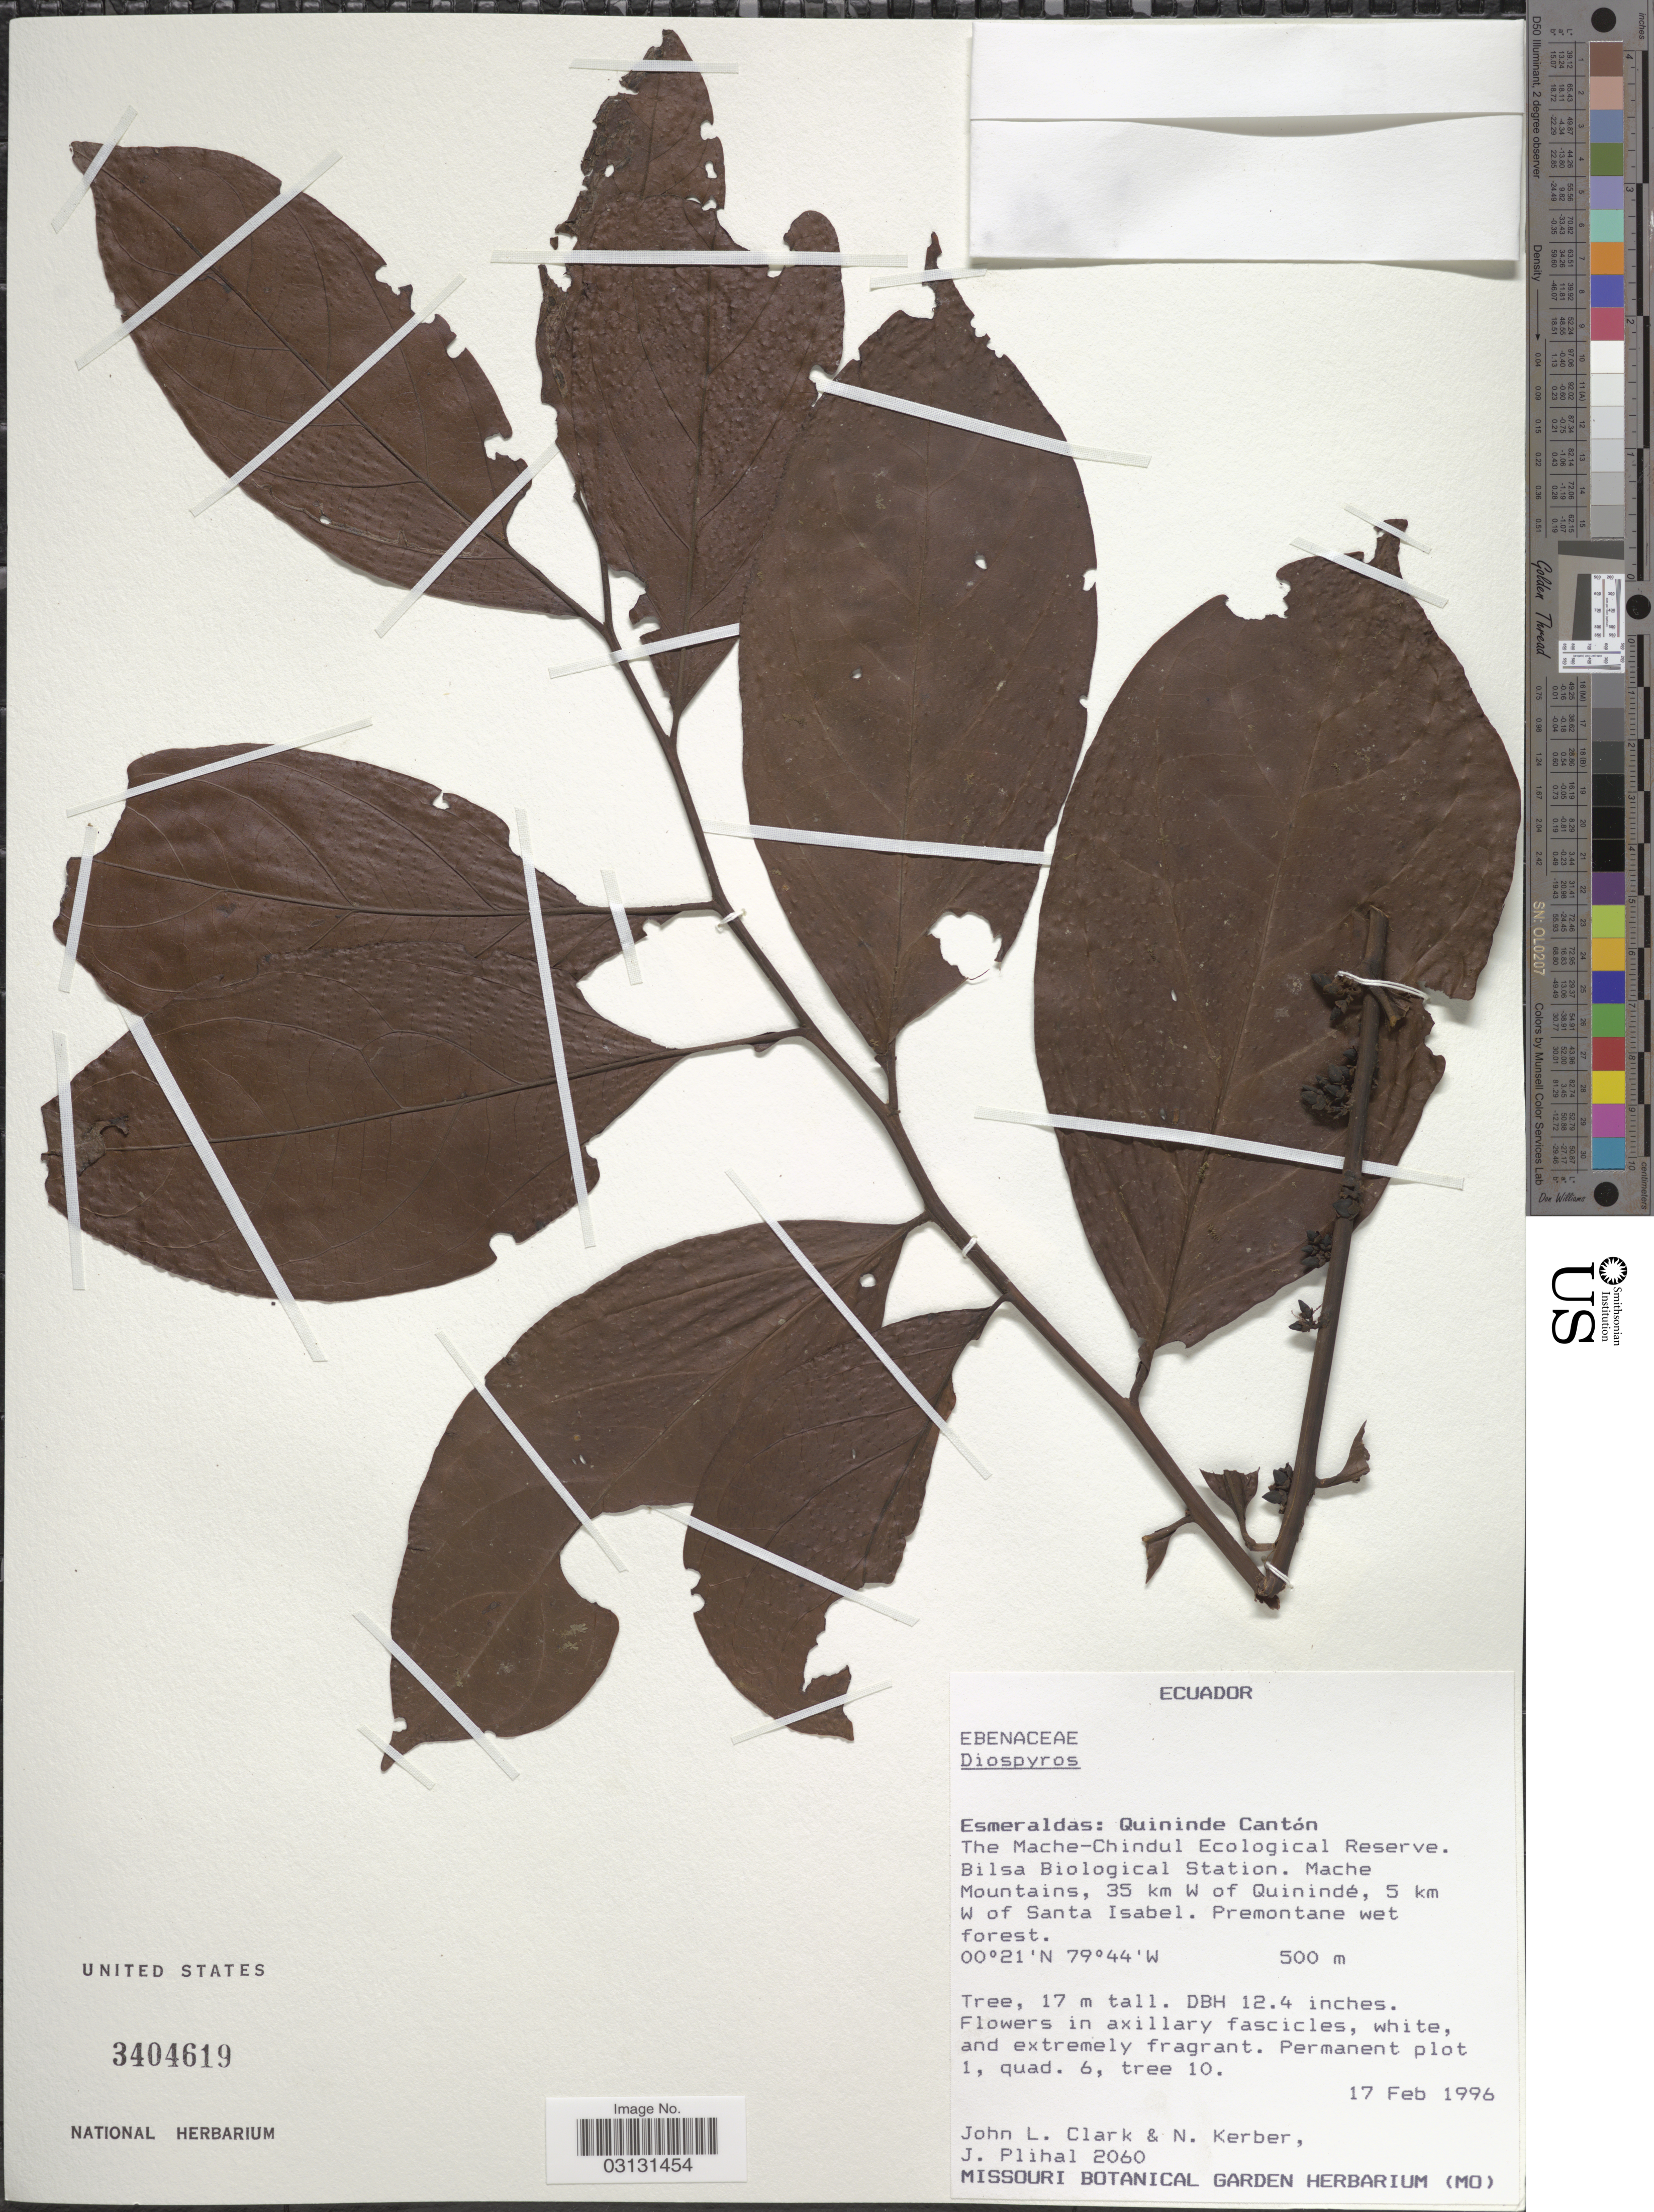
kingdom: Plantae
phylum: Tracheophyta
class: Magnoliopsida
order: Ericales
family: Ebenaceae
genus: Diospyros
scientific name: Diospyros sp.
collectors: J. L. Clark, N. Kerber & J. Plihal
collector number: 2060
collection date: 1996-02-17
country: Ecuador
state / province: Esmeraldas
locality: Quininde Cantón. The Mache-Chindul Ecological Reserve. Bilsa Biological Station. Mache Mountains, 35 km W of Quinindé, 5 km W of Santa Isabel.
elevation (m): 500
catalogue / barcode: US 3404619